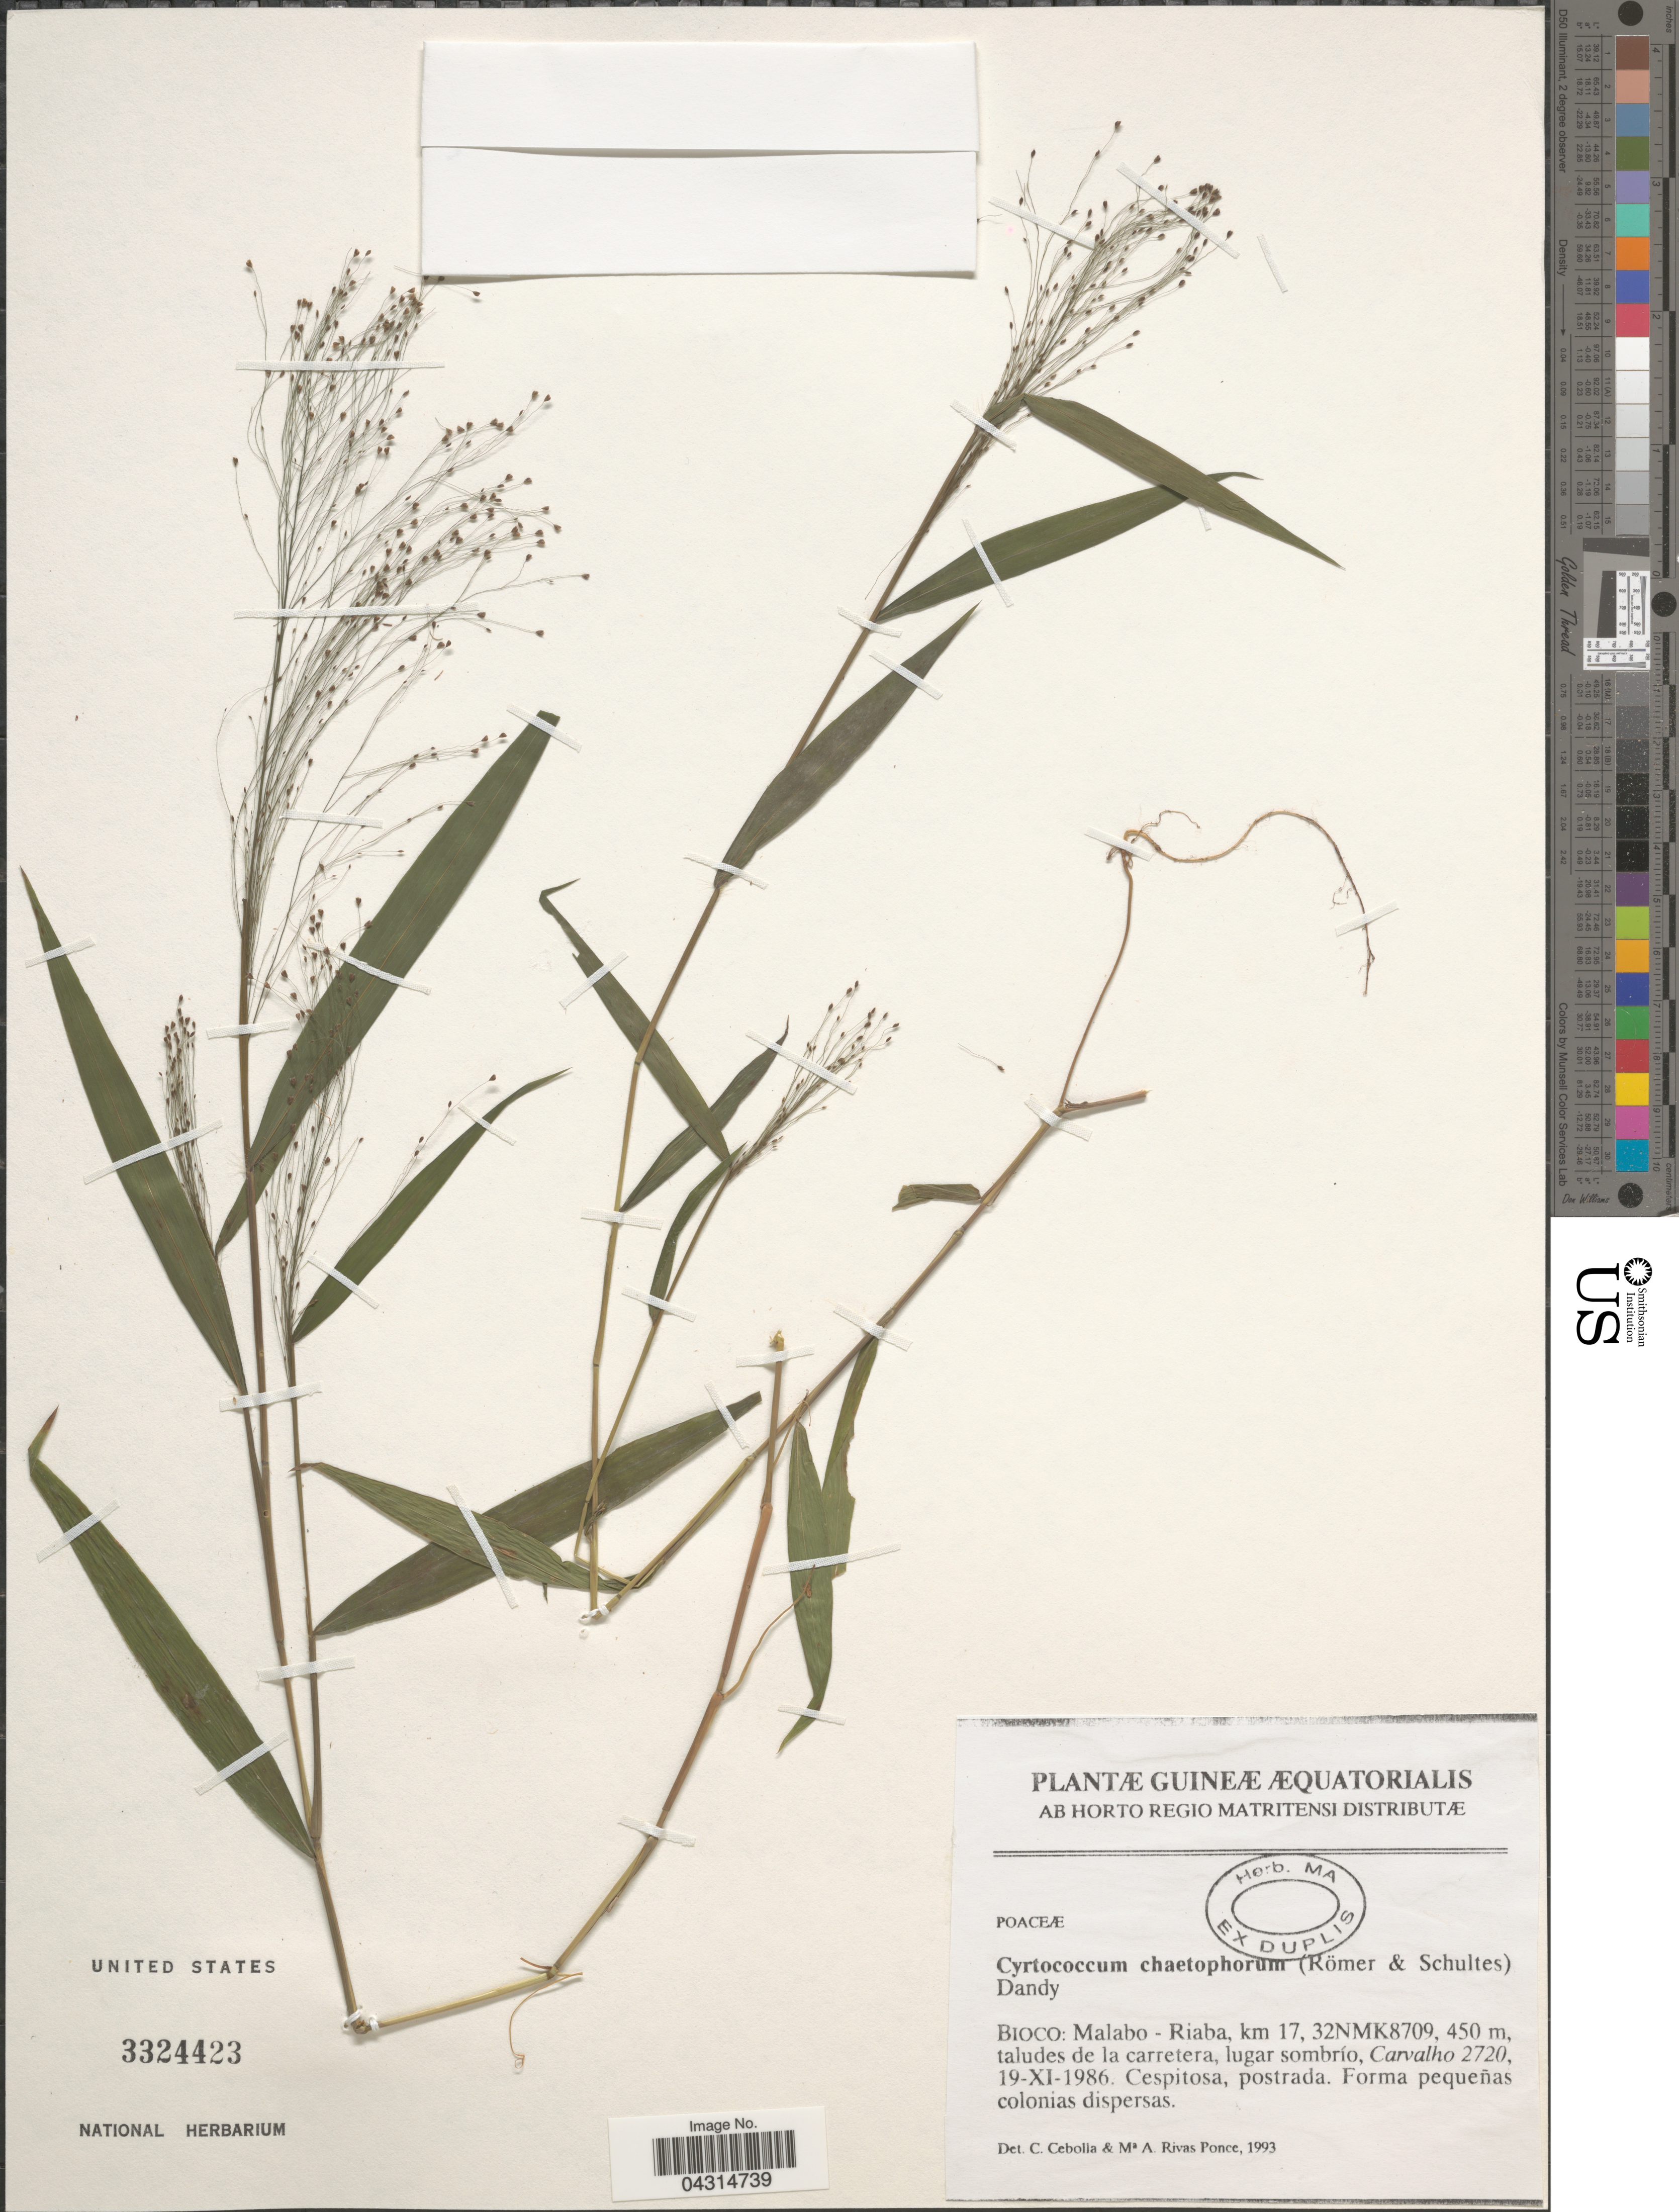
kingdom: Plantae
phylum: Tracheophyta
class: Liliopsida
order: Poales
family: Poaceae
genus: Cyrtococcum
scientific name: Cyrtococcum chaetophoron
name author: (Roem. & Schult.) Dandy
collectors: Carvalho, --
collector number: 2720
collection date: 1986-11-19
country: Equatorial Guinea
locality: Guineæ æquatorialis. Bioco: Malabo - Riaba, km 17, 32NMK8709, taludes de la carretera, lugar sombrío.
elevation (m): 450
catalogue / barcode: US 3324423